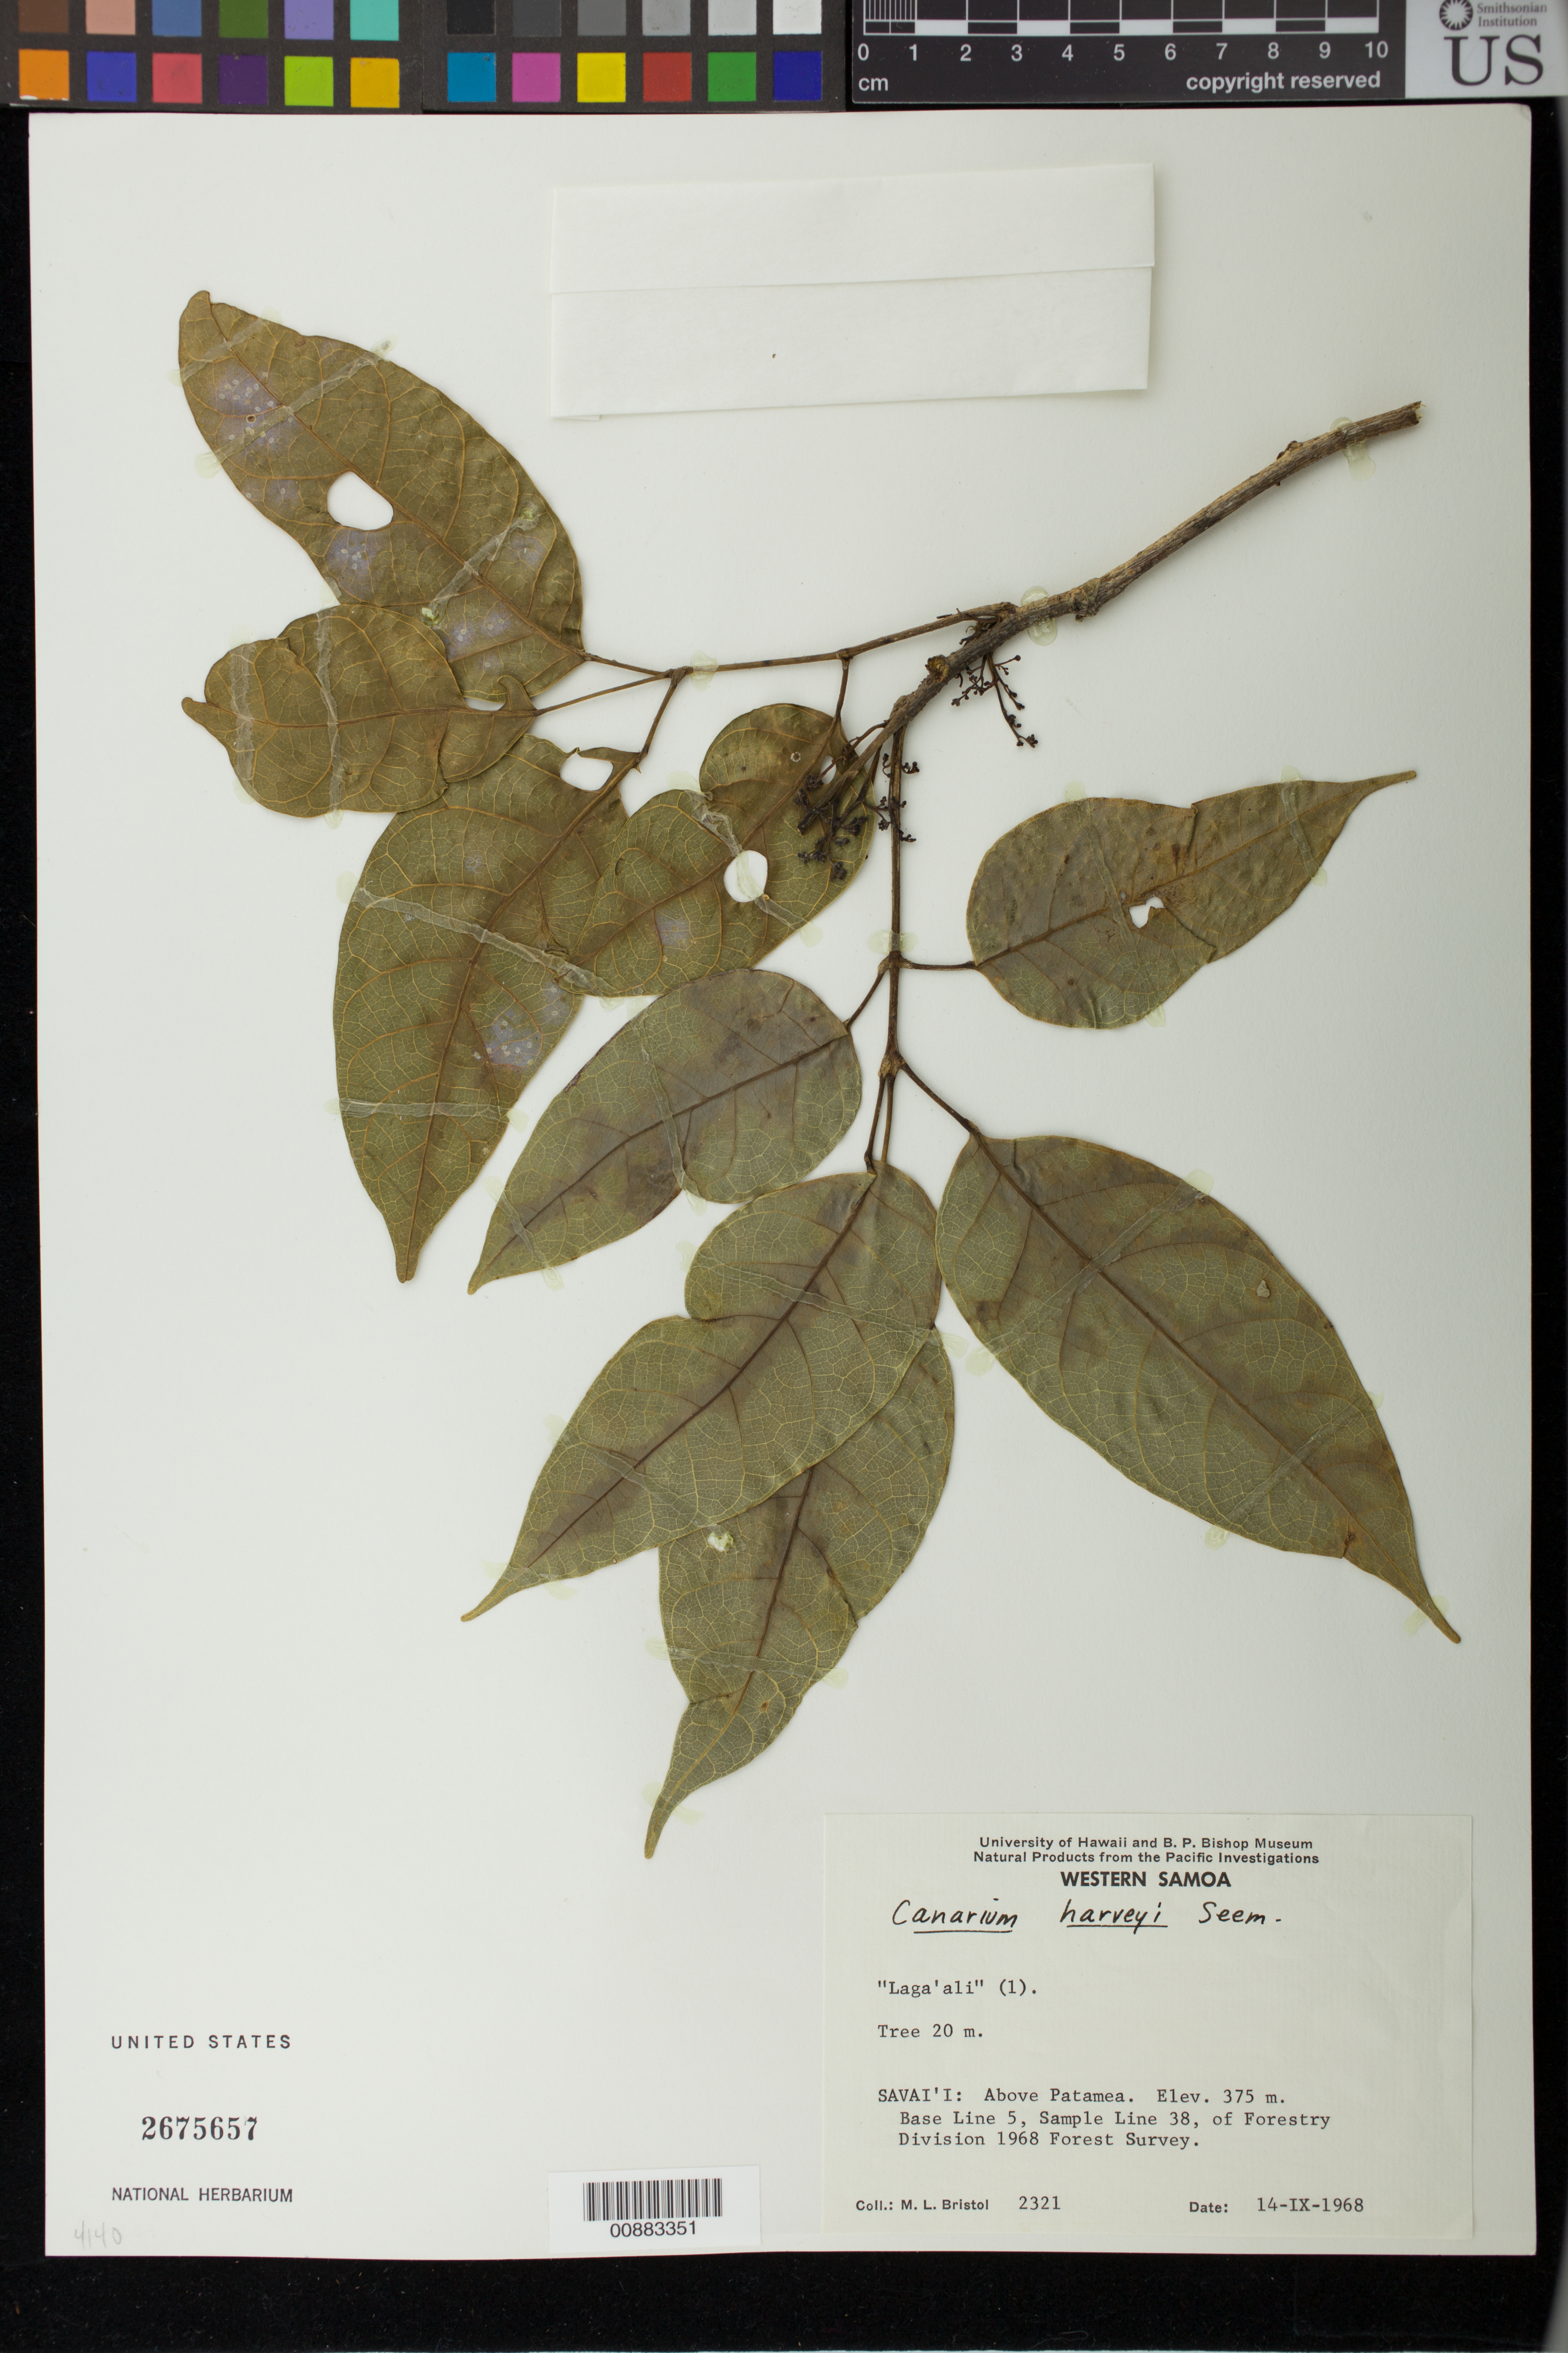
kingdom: Plantae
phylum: Tracheophyta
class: Magnoliopsida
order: Sapindales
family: Burseraceae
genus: Canarium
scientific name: Canarium harveyi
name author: Seem.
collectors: M. L. Bristol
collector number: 2321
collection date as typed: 14 Sep 1968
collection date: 1968-09-14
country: Samoa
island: Savai'i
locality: Above Patamea.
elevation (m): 375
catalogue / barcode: US 2675657